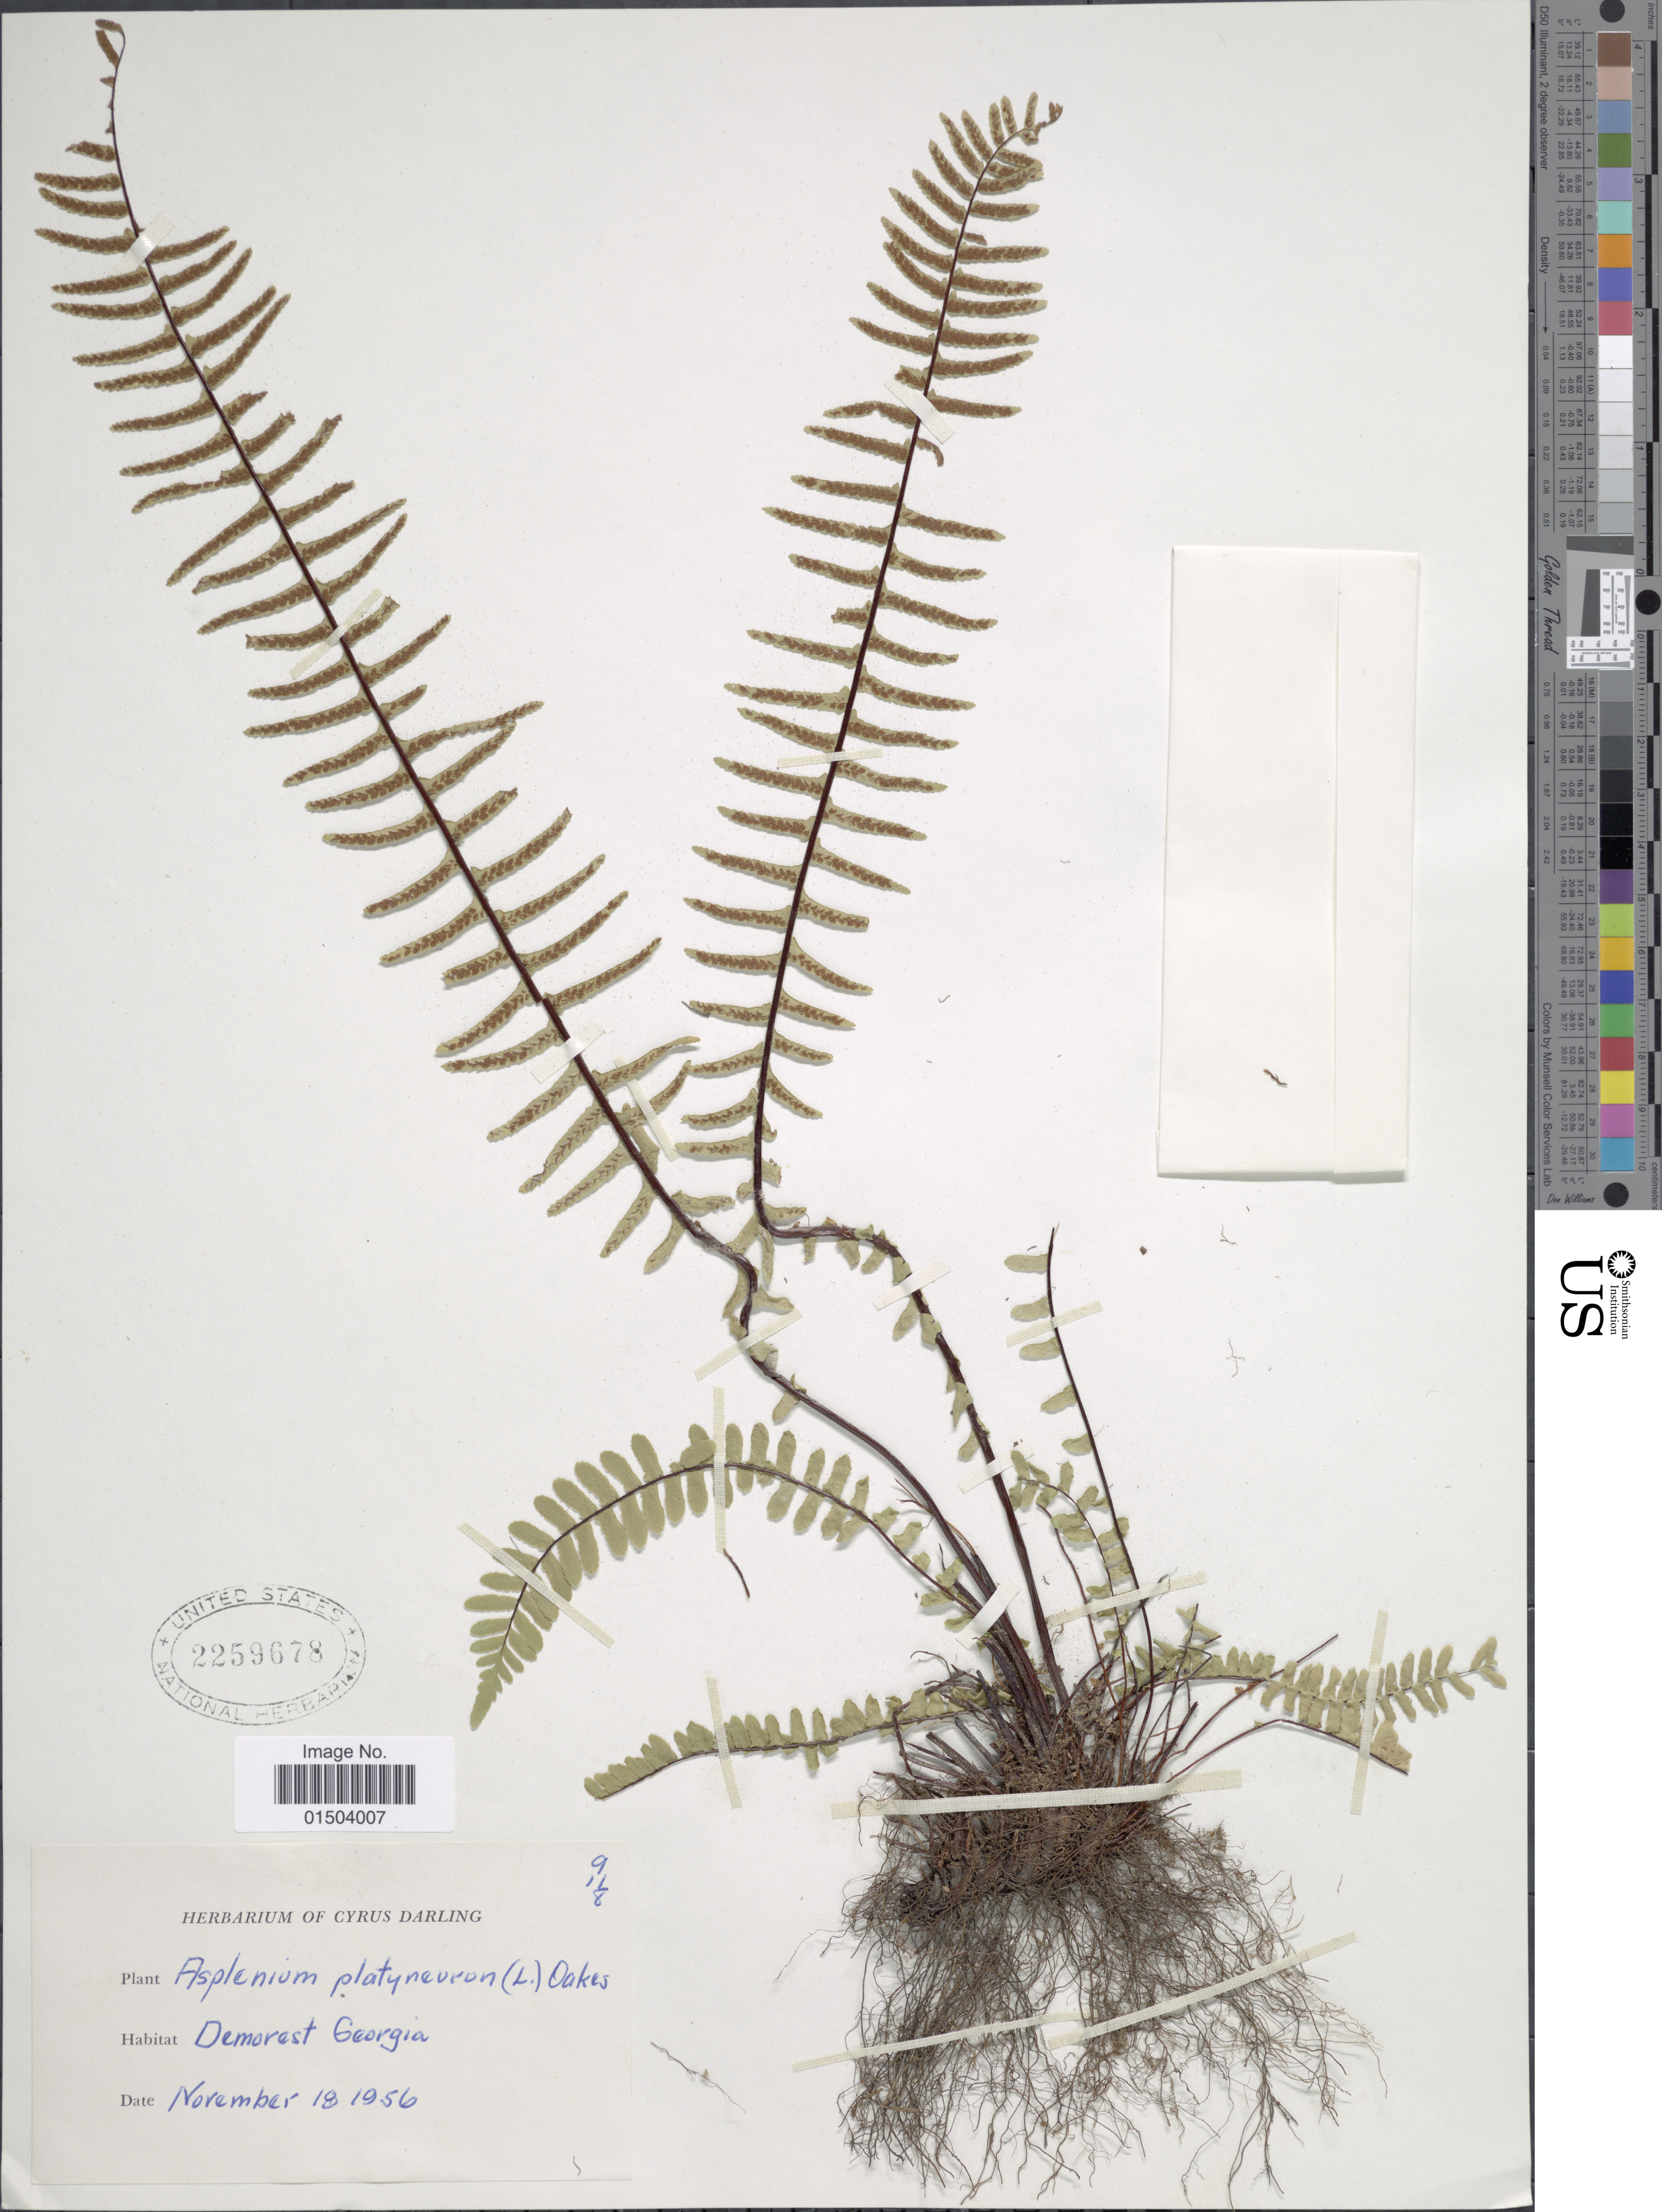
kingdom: Plantae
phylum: Tracheophyta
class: Polypodiopsida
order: Polypodiales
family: Aspleniaceae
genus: Asplenium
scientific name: Asplenium platyneuron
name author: (L.) Britton, Stearns & Poggenb.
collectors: ex herb. of Cyrus Darling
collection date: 1956-11-18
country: United States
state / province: Georgia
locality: Demorest.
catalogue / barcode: US 2259678